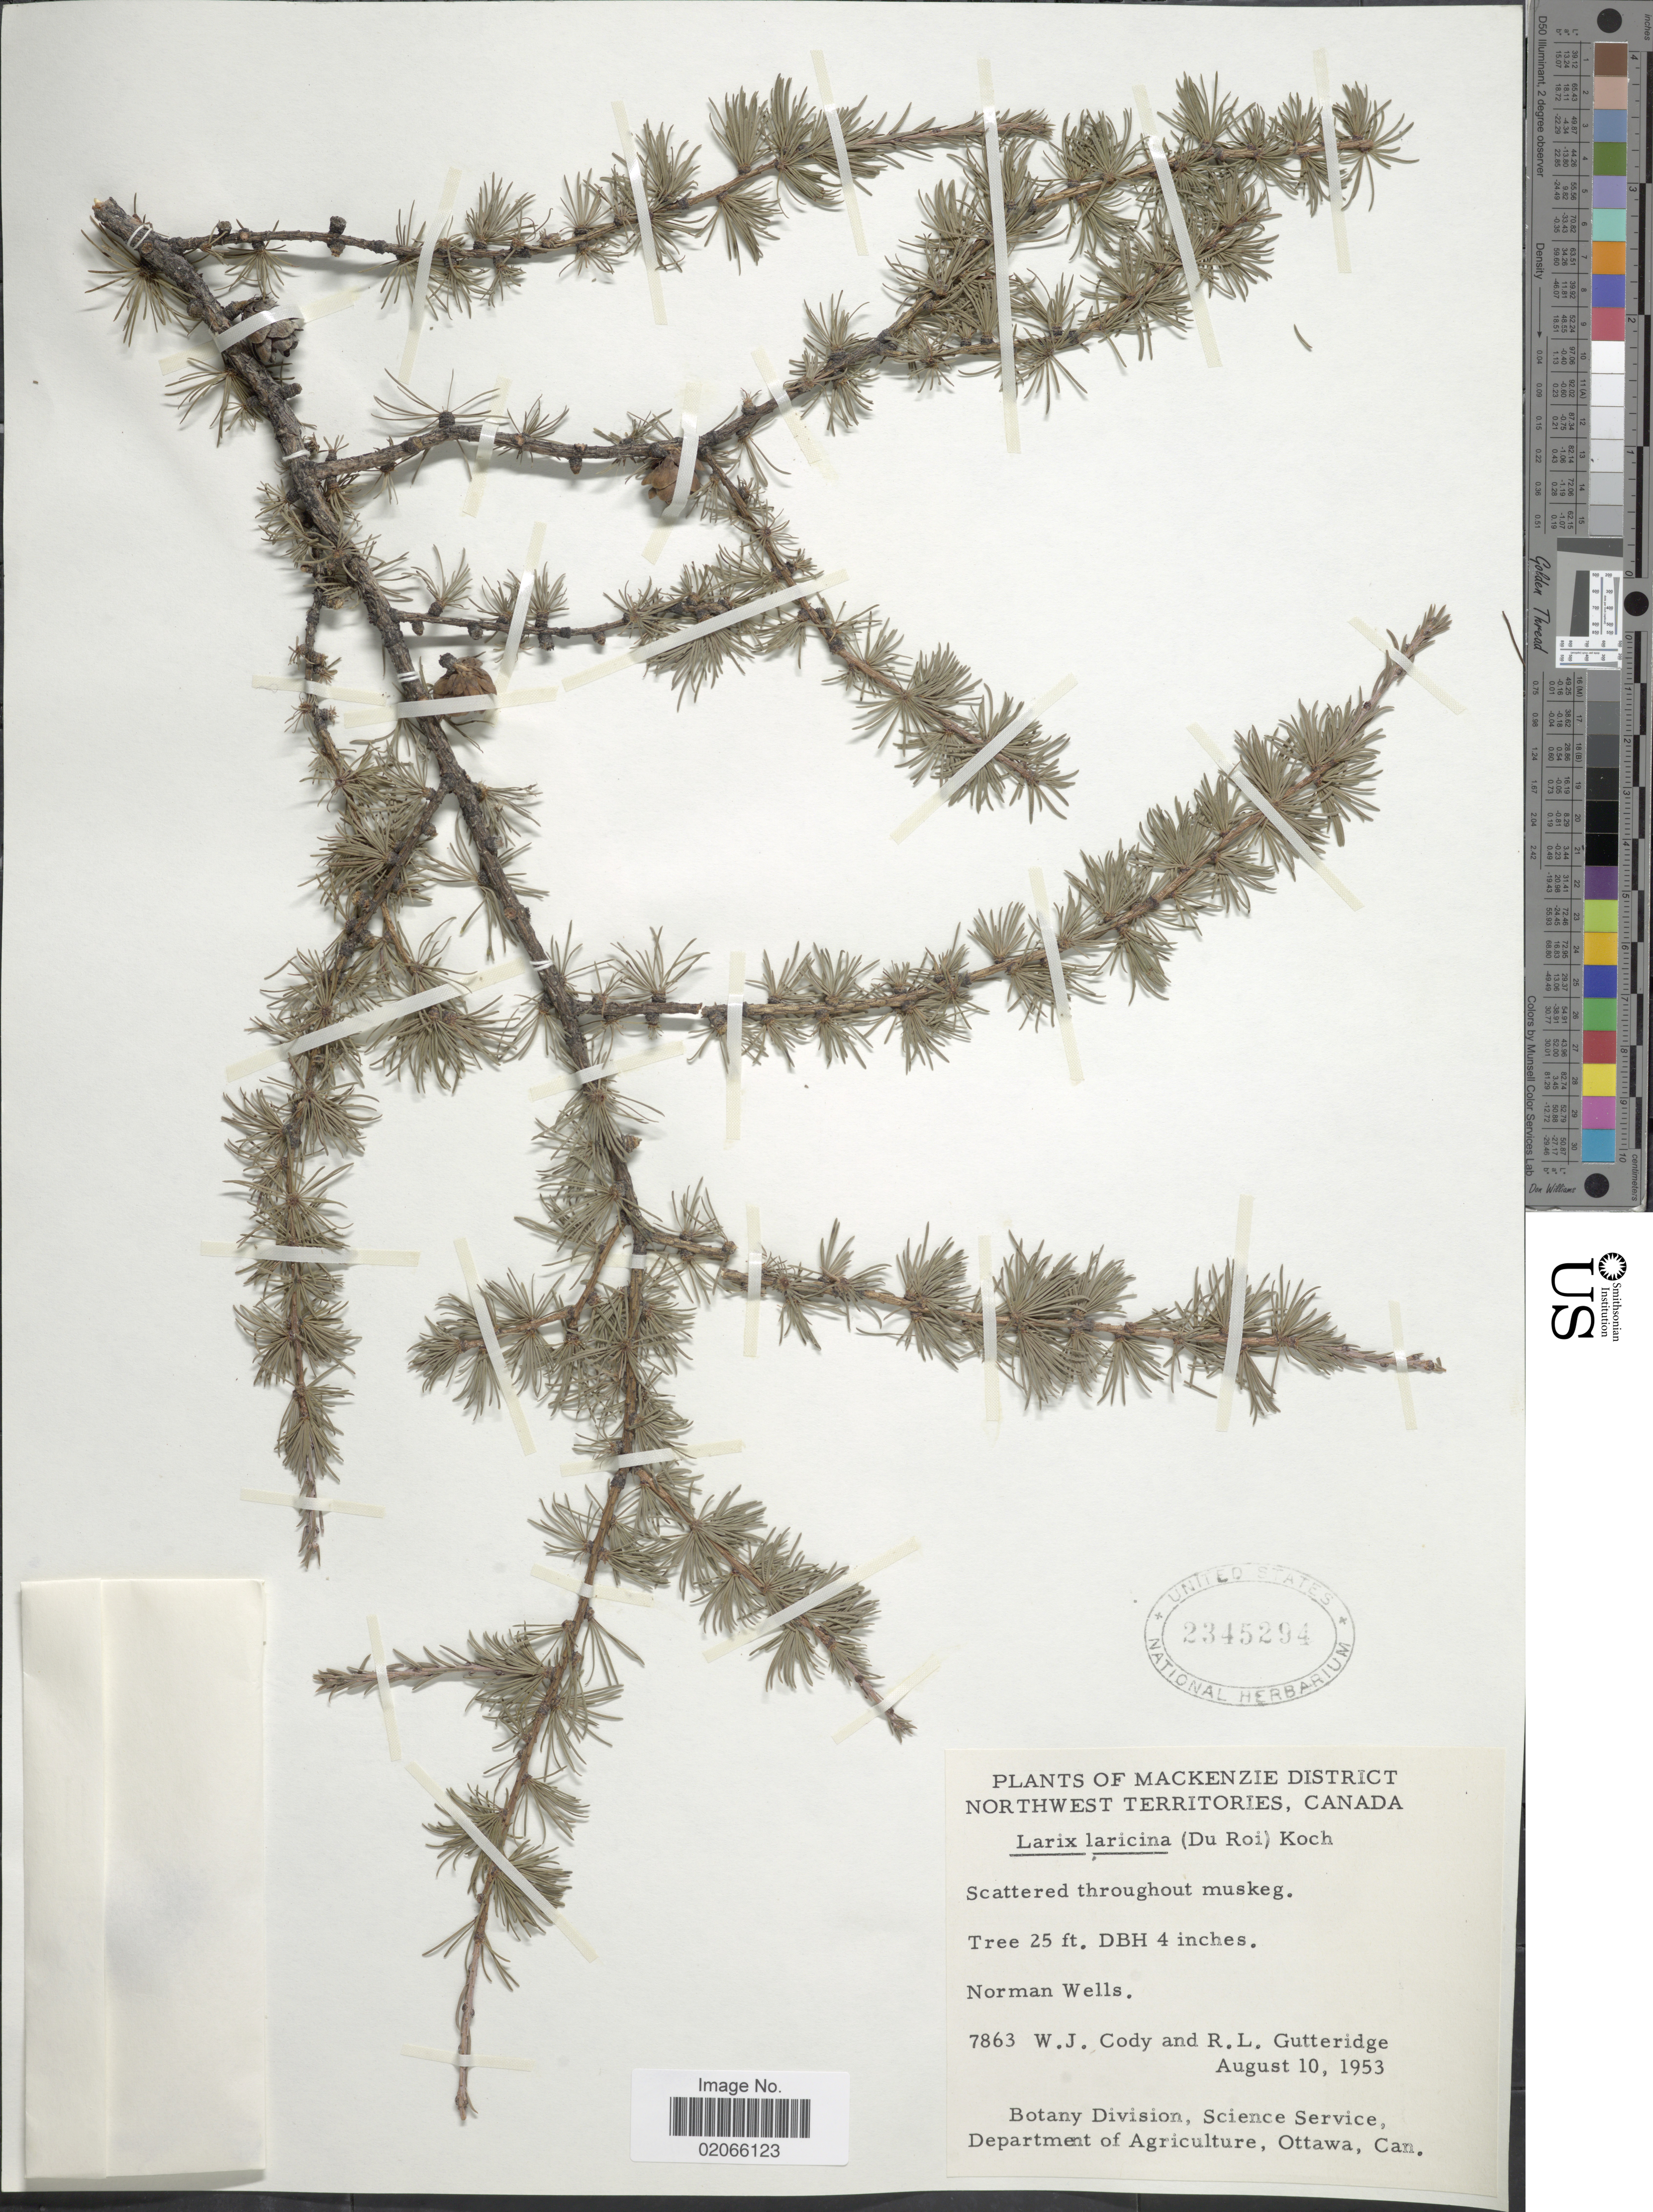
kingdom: Plantae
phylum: Tracheophyta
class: Pinopsida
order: Pinales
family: Pinaceae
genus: Larix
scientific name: Larix laricina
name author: (Du Roi) K. Koch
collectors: W. Cody & R. Gutteridge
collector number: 7863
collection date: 1953-08-10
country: Canada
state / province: Northwest Territories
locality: Mackenzie District, Northwest Territories, Canada. Norman Wells.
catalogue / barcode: US 2345294